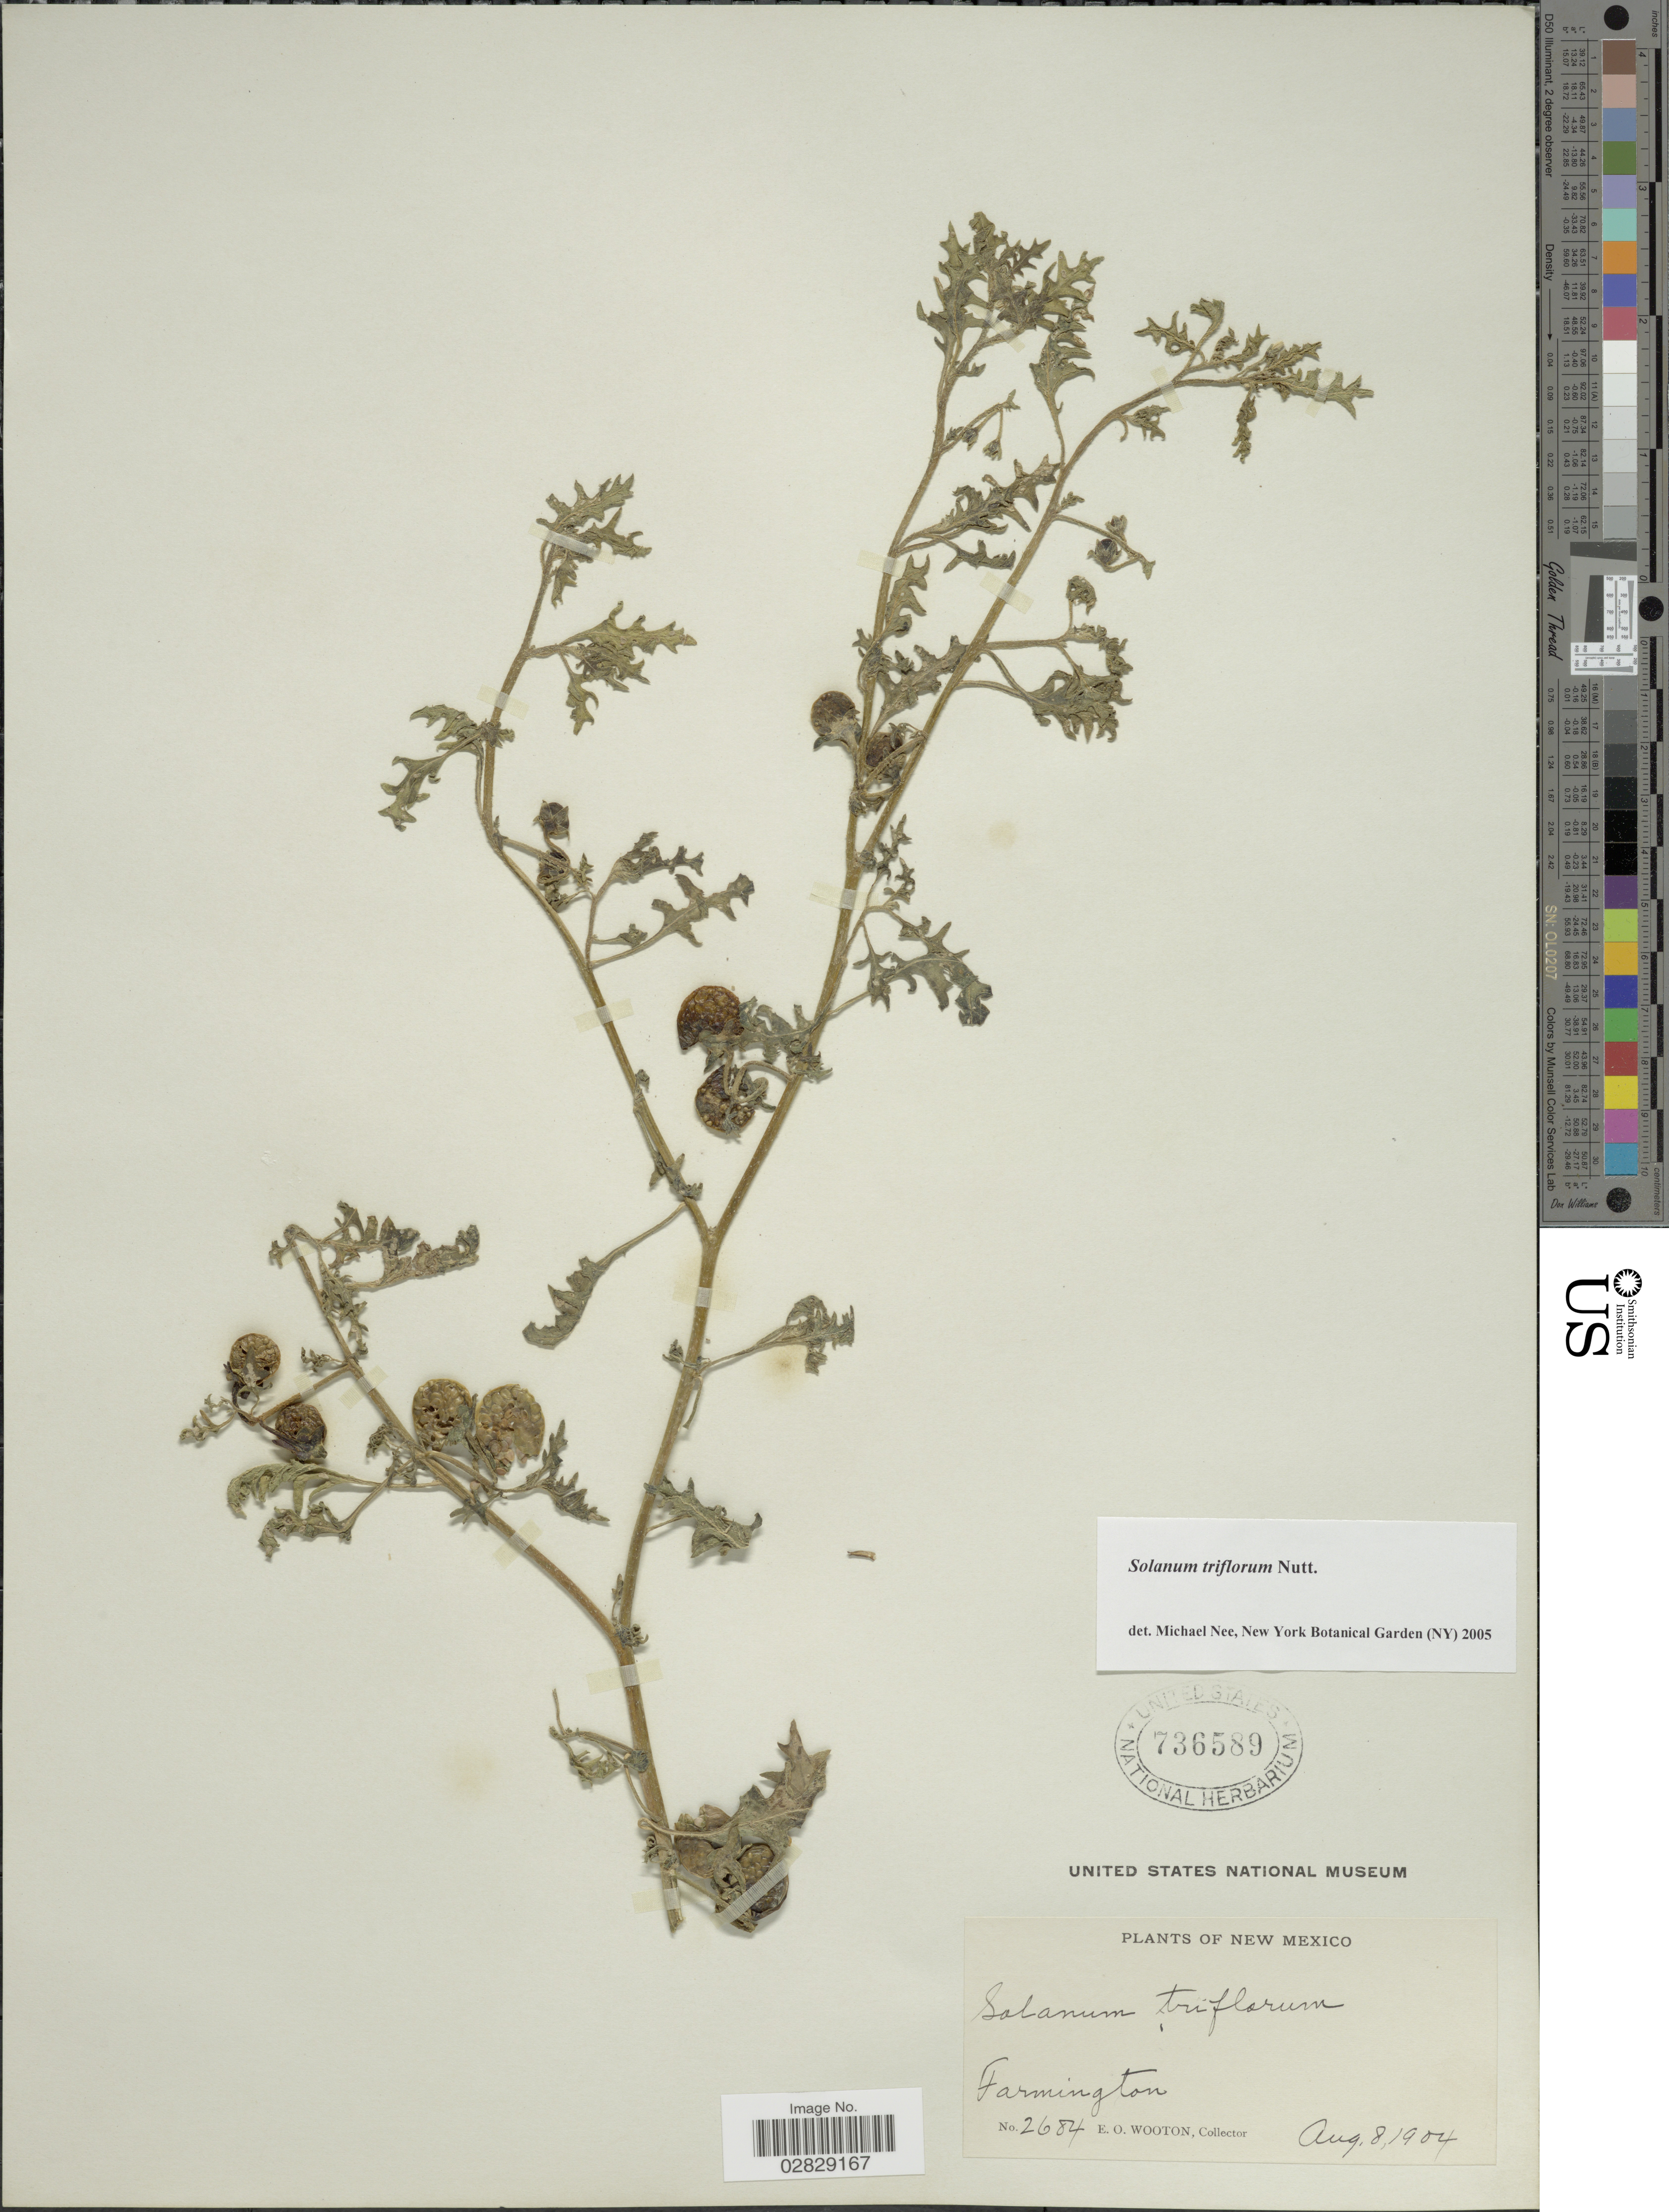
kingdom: Plantae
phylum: Tracheophyta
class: Magnoliopsida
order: Solanales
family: Solanaceae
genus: Solanum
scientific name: Solanum triflorum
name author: Nutt.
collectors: E. O. Wooton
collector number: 2684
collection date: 1904-08-08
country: United States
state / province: New Mexico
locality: Farmington.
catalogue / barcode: US 736589